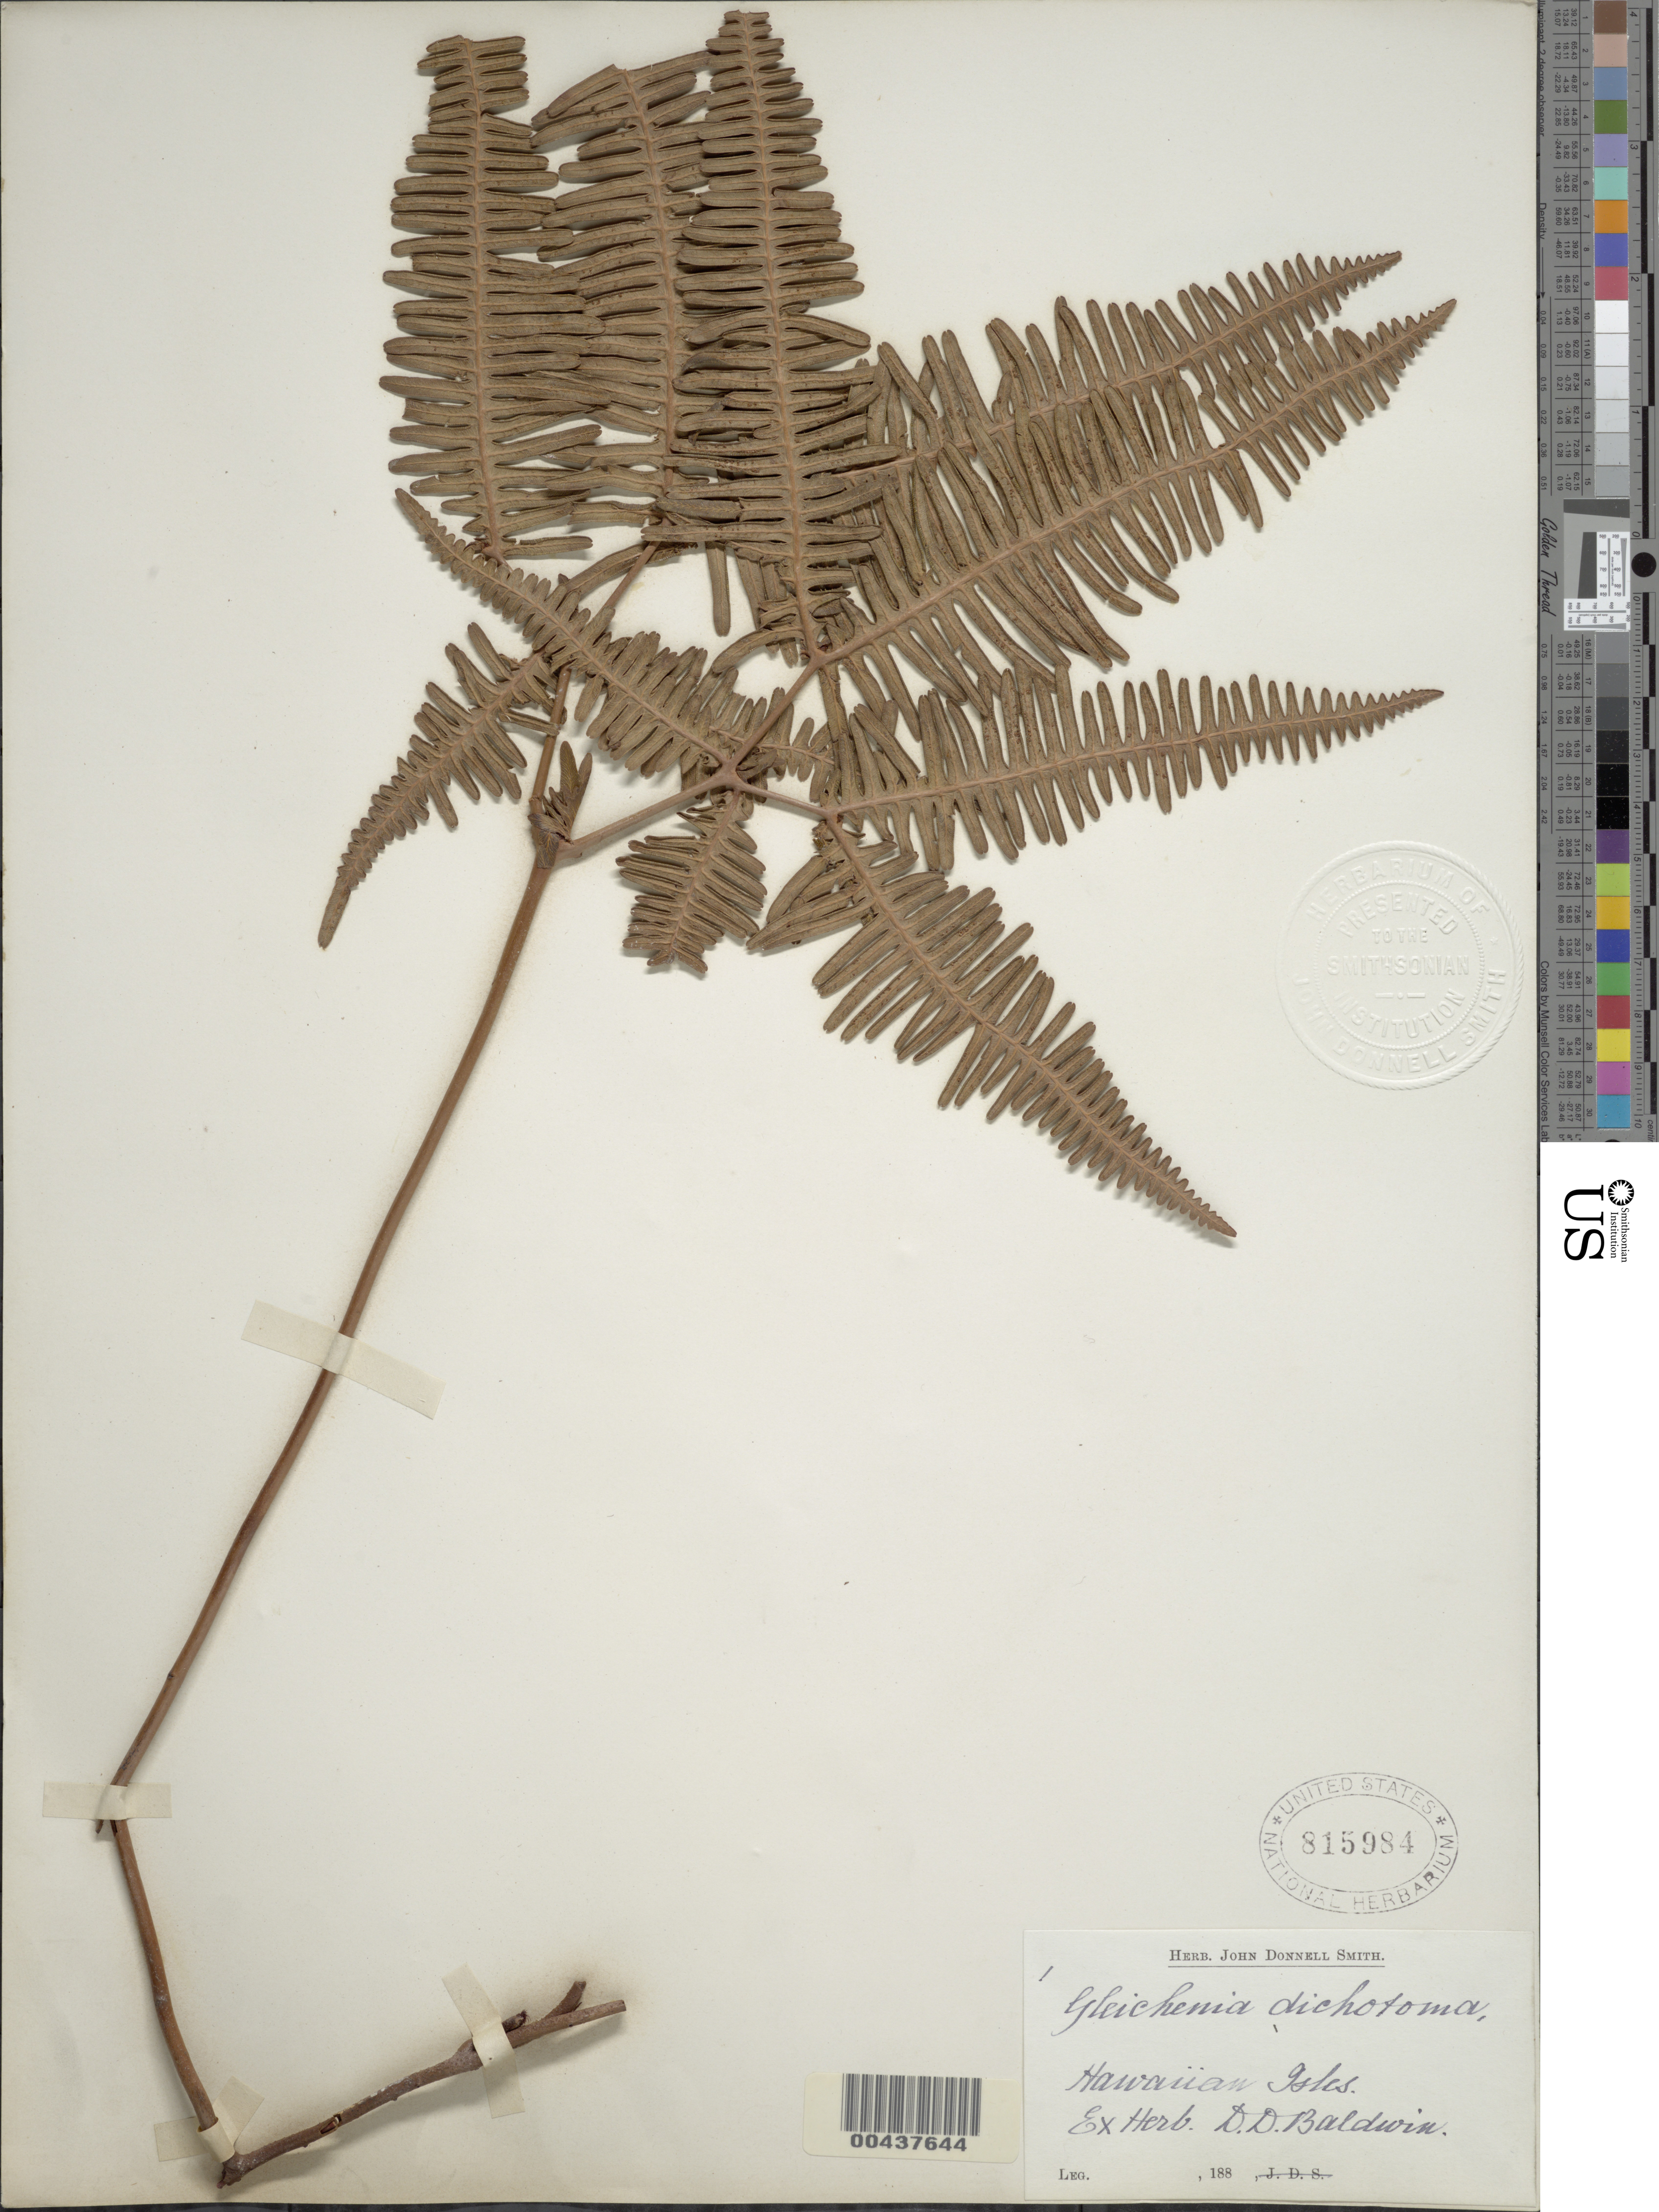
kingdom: Plantae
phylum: Tracheophyta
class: Polypodiopsida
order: Gleicheniales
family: Gleicheniaceae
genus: Dicranopteris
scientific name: Dicranopteris linearis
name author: (Burm. f.) Underw.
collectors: D. Baldwin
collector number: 1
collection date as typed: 188-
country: United States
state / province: Hawaii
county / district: Hawaii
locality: Hawaiian Isles.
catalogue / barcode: US 815984